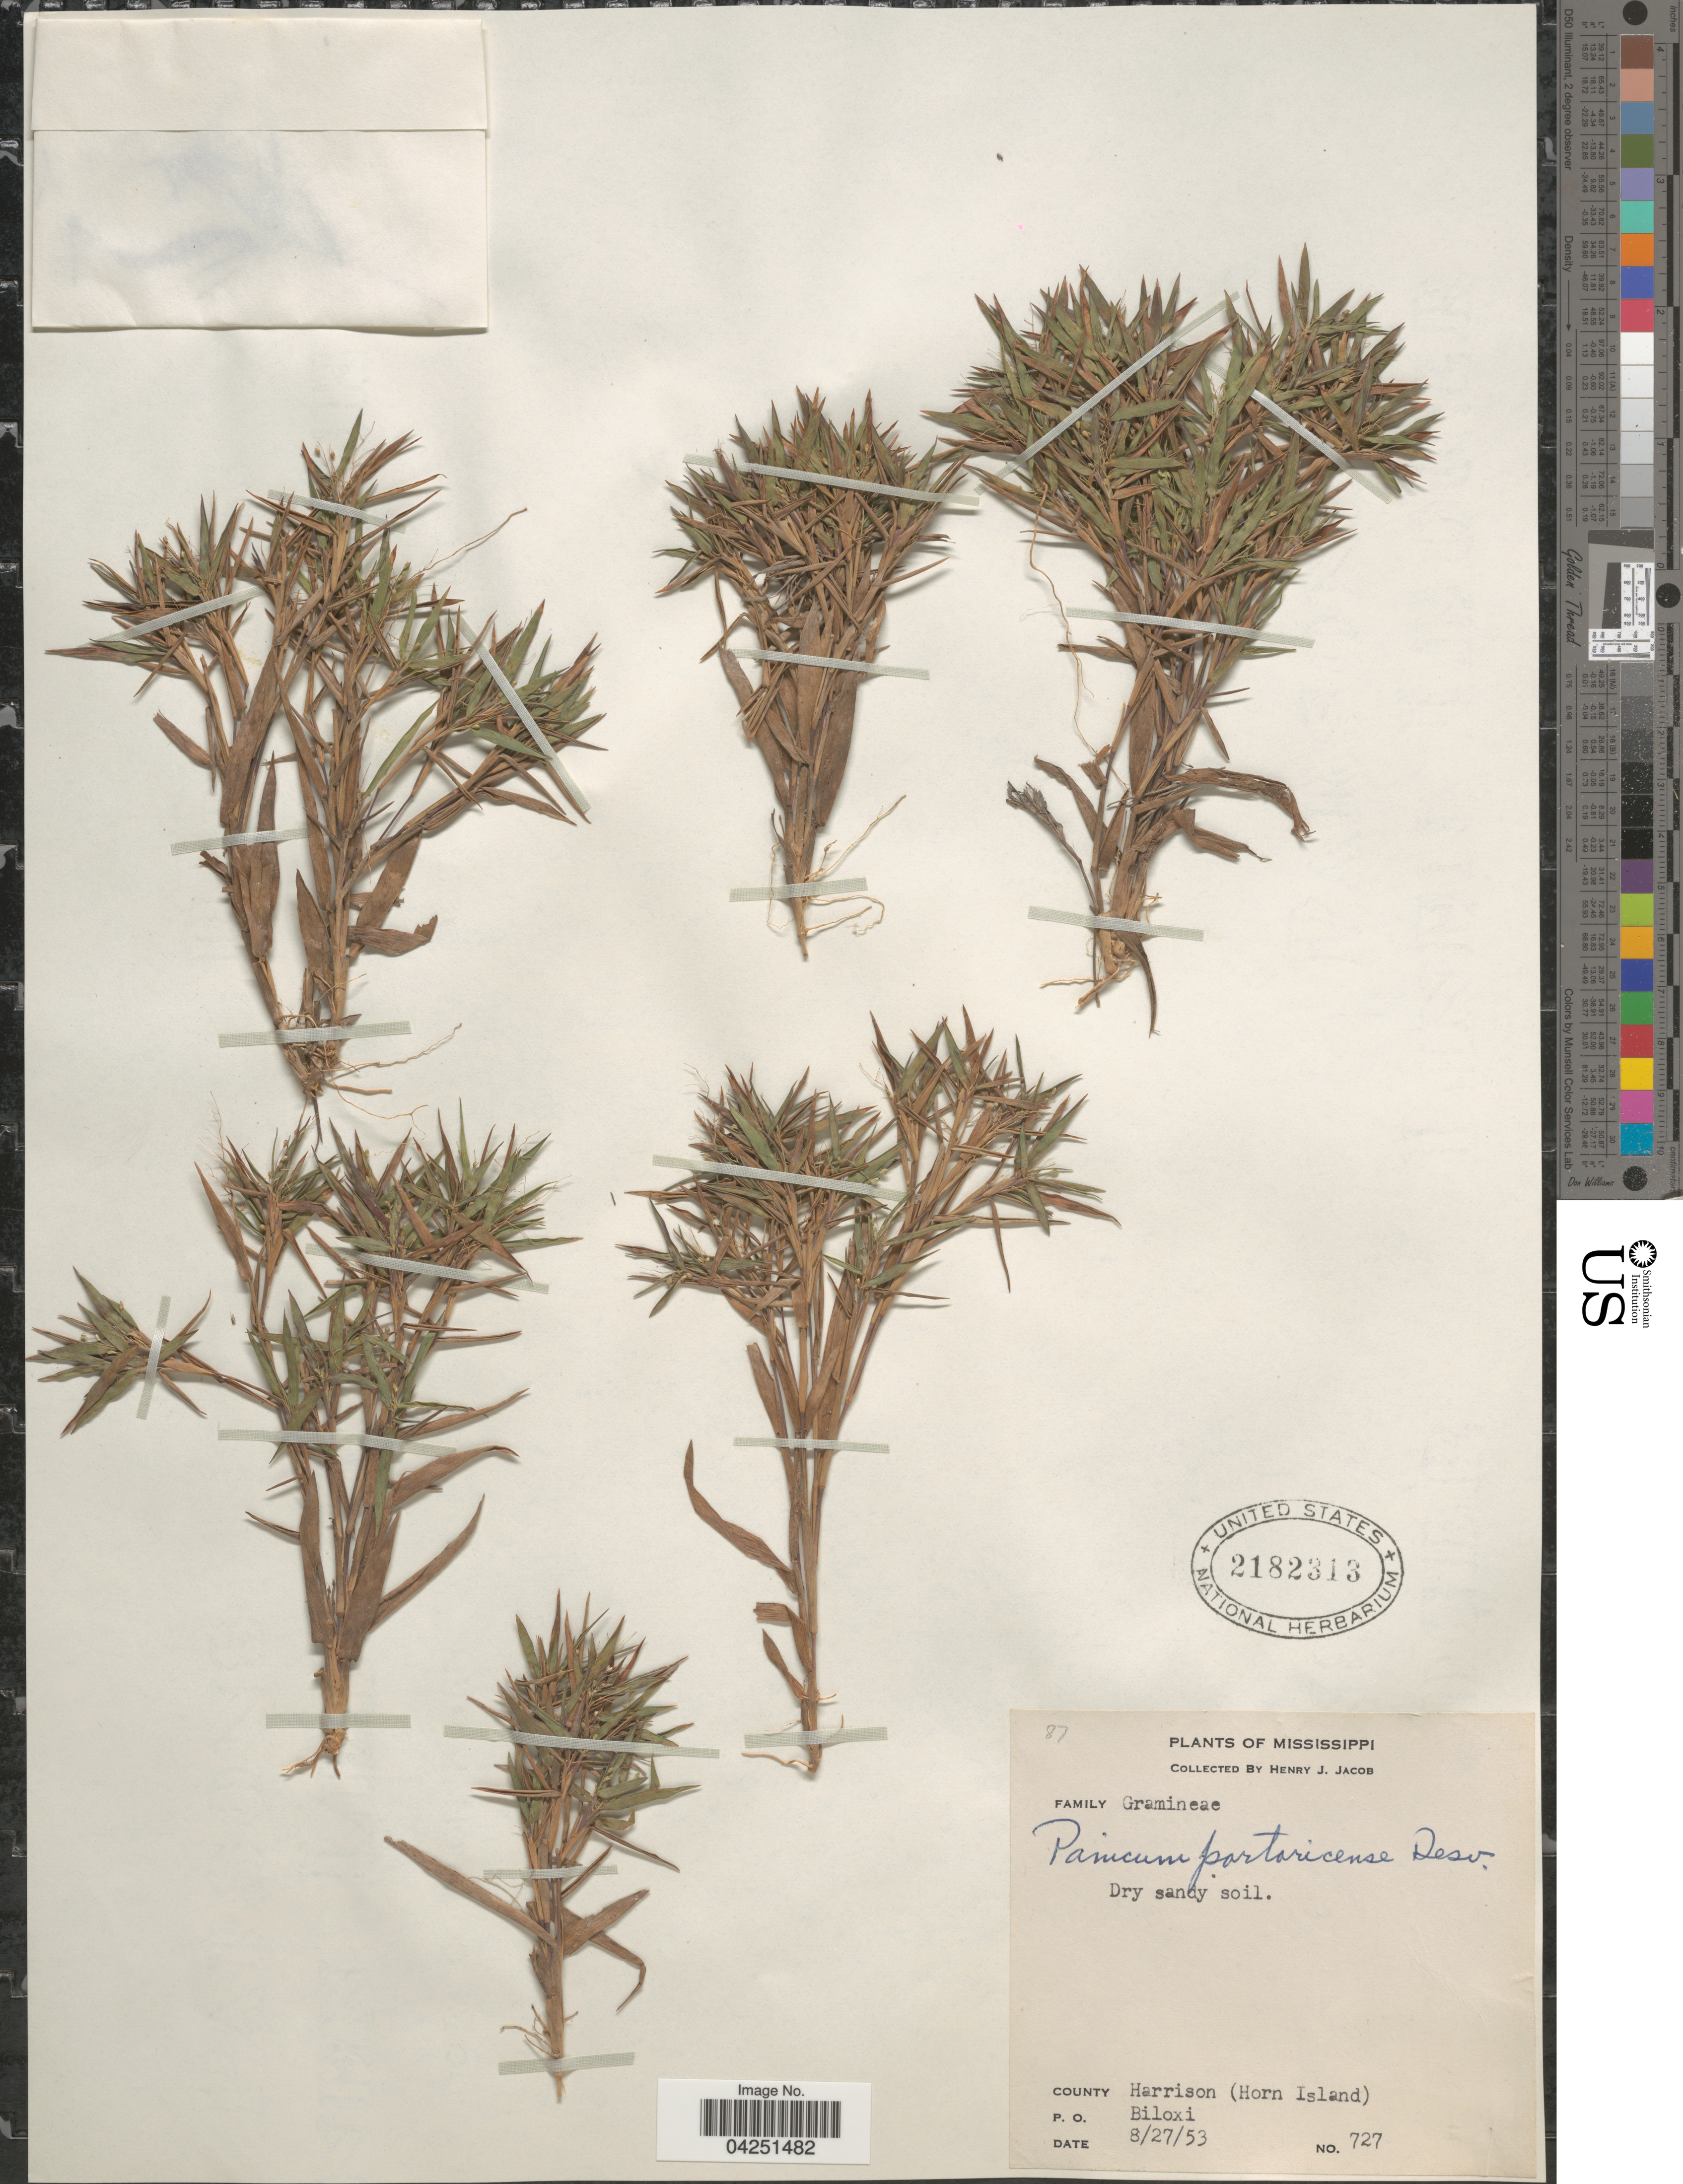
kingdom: Plantae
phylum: Tracheophyta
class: Liliopsida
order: Poales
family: Poaceae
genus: Dichanthelium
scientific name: Dichanthelium acuminatum var. acuminatum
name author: (Sw.) Gould & C.A. Clark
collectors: H. Jacob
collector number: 727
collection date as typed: Transcribed d/m/y: 27/8/53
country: United States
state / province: Mississippi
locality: Dry sandy soil. County Harrison (Horn Island). P.O. Biloxi.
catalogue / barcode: US 2182313